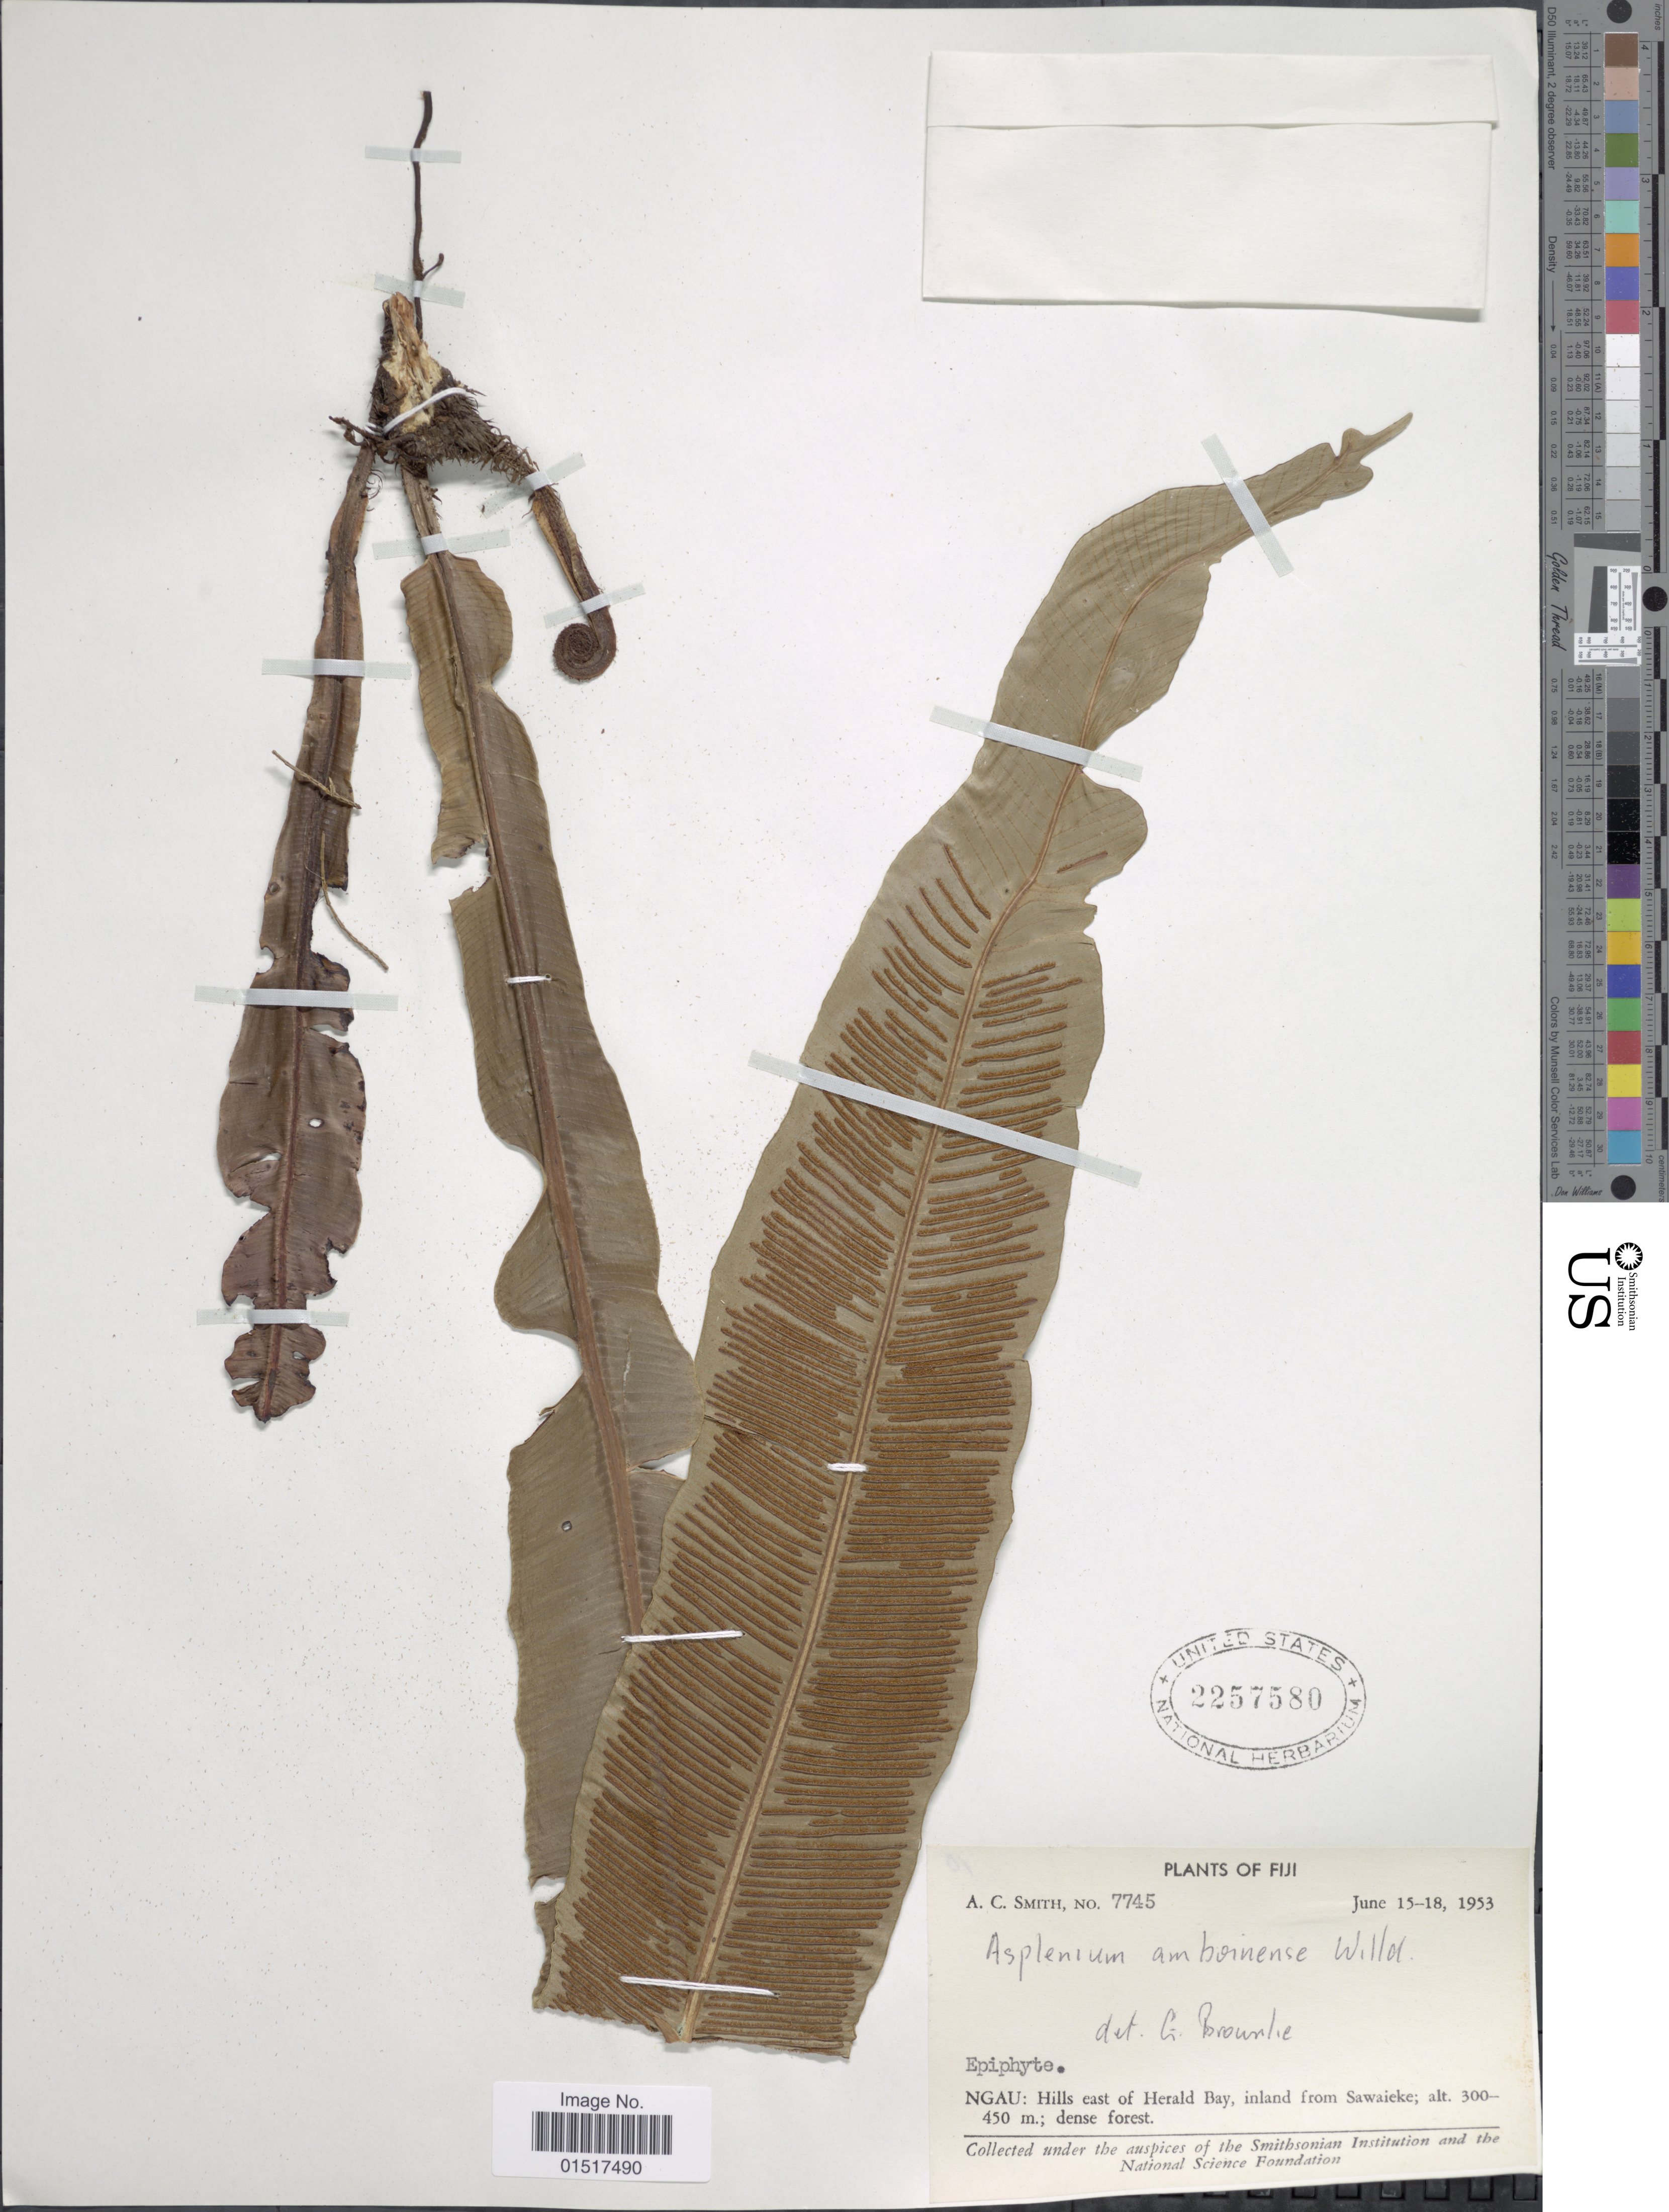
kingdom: Plantae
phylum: Tracheophyta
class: Polypodiopsida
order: Polypodiales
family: Aspleniaceae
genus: Asplenium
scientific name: Asplenium amboinense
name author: Willd.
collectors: A. C. Smith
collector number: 7745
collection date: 1953-06-15/1953-06-18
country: Fiji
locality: Ngau: Hills east of Herald Bay, inland from Sawaieke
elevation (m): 300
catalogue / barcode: US 2257580